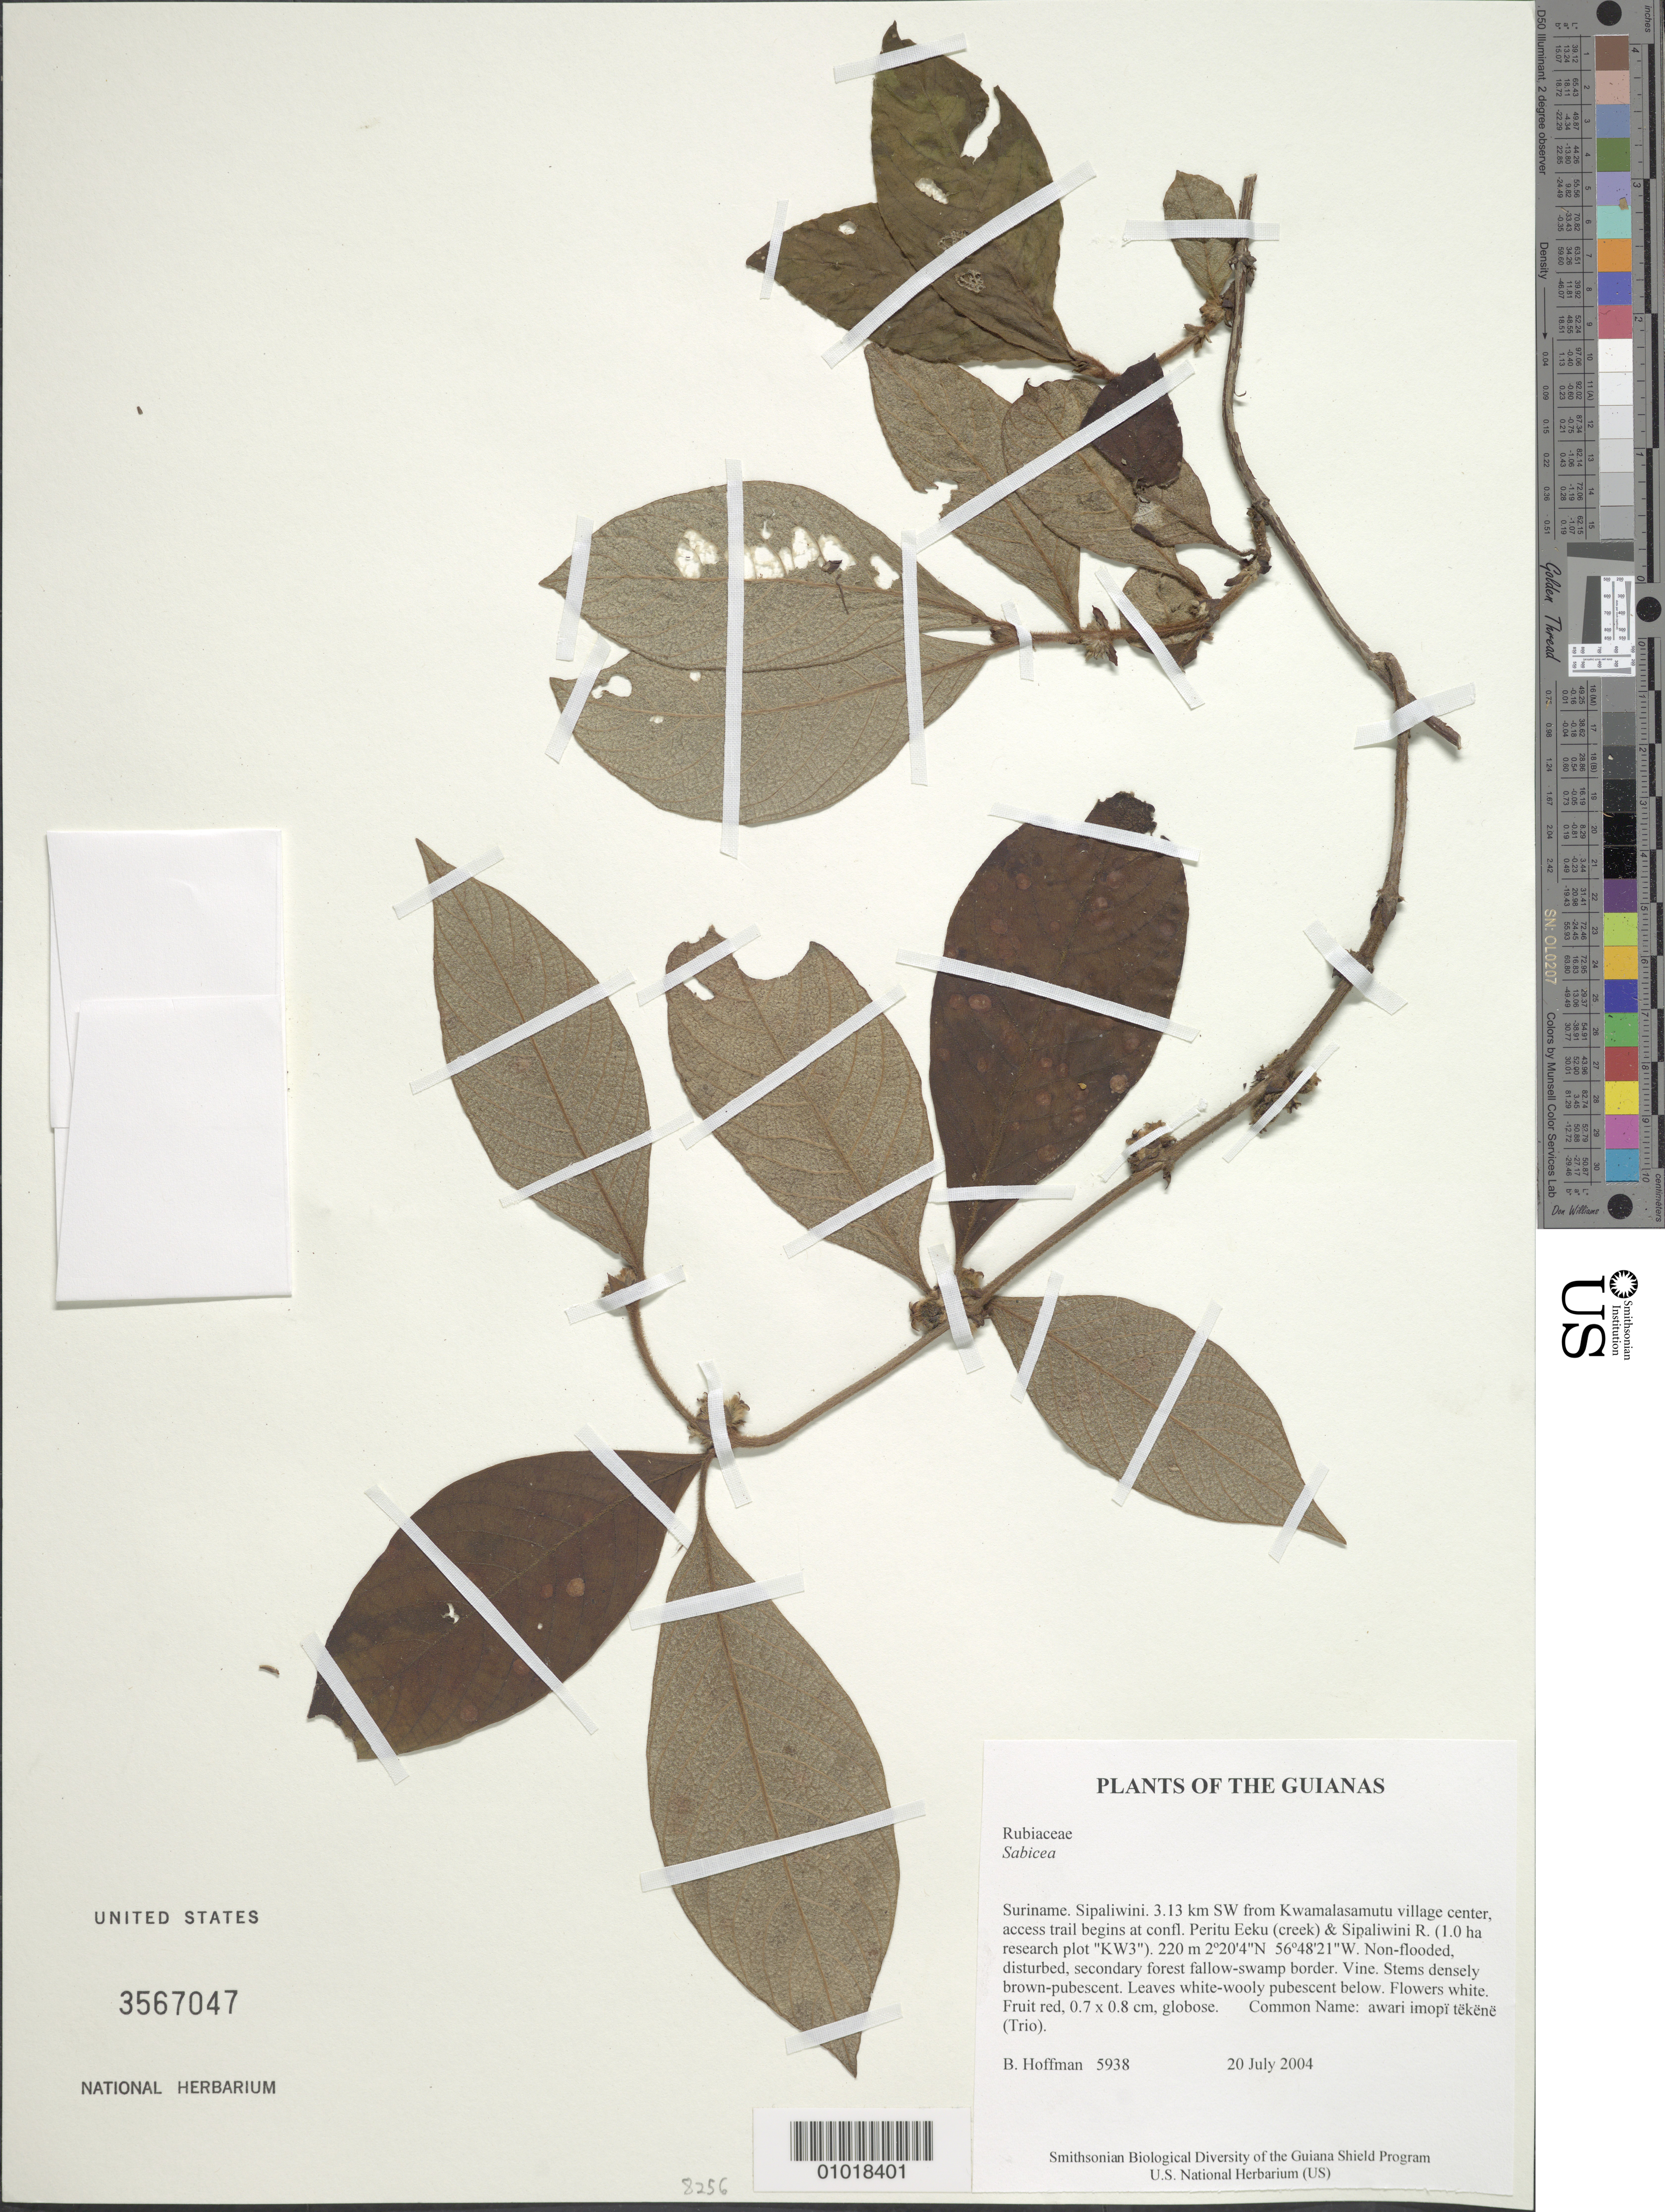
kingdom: Plantae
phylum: Tracheophyta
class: Magnoliopsida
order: Gentianales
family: Rubiaceae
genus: Sabicea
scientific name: Sabicea sp.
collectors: B. Hoffman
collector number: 5938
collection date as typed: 20 July 2004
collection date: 2004-07-20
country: Suriname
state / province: Sipaliwini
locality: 3.13 km SW from Kwamalasamutu village center, access trail begins at confl. Peritu Eeku (creek) & Sipaliwini R. (1.0 ha research plot "KW3")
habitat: Non-flooded, disturbed, secondary forest fallow-swamp border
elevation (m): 220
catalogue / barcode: US 3567047